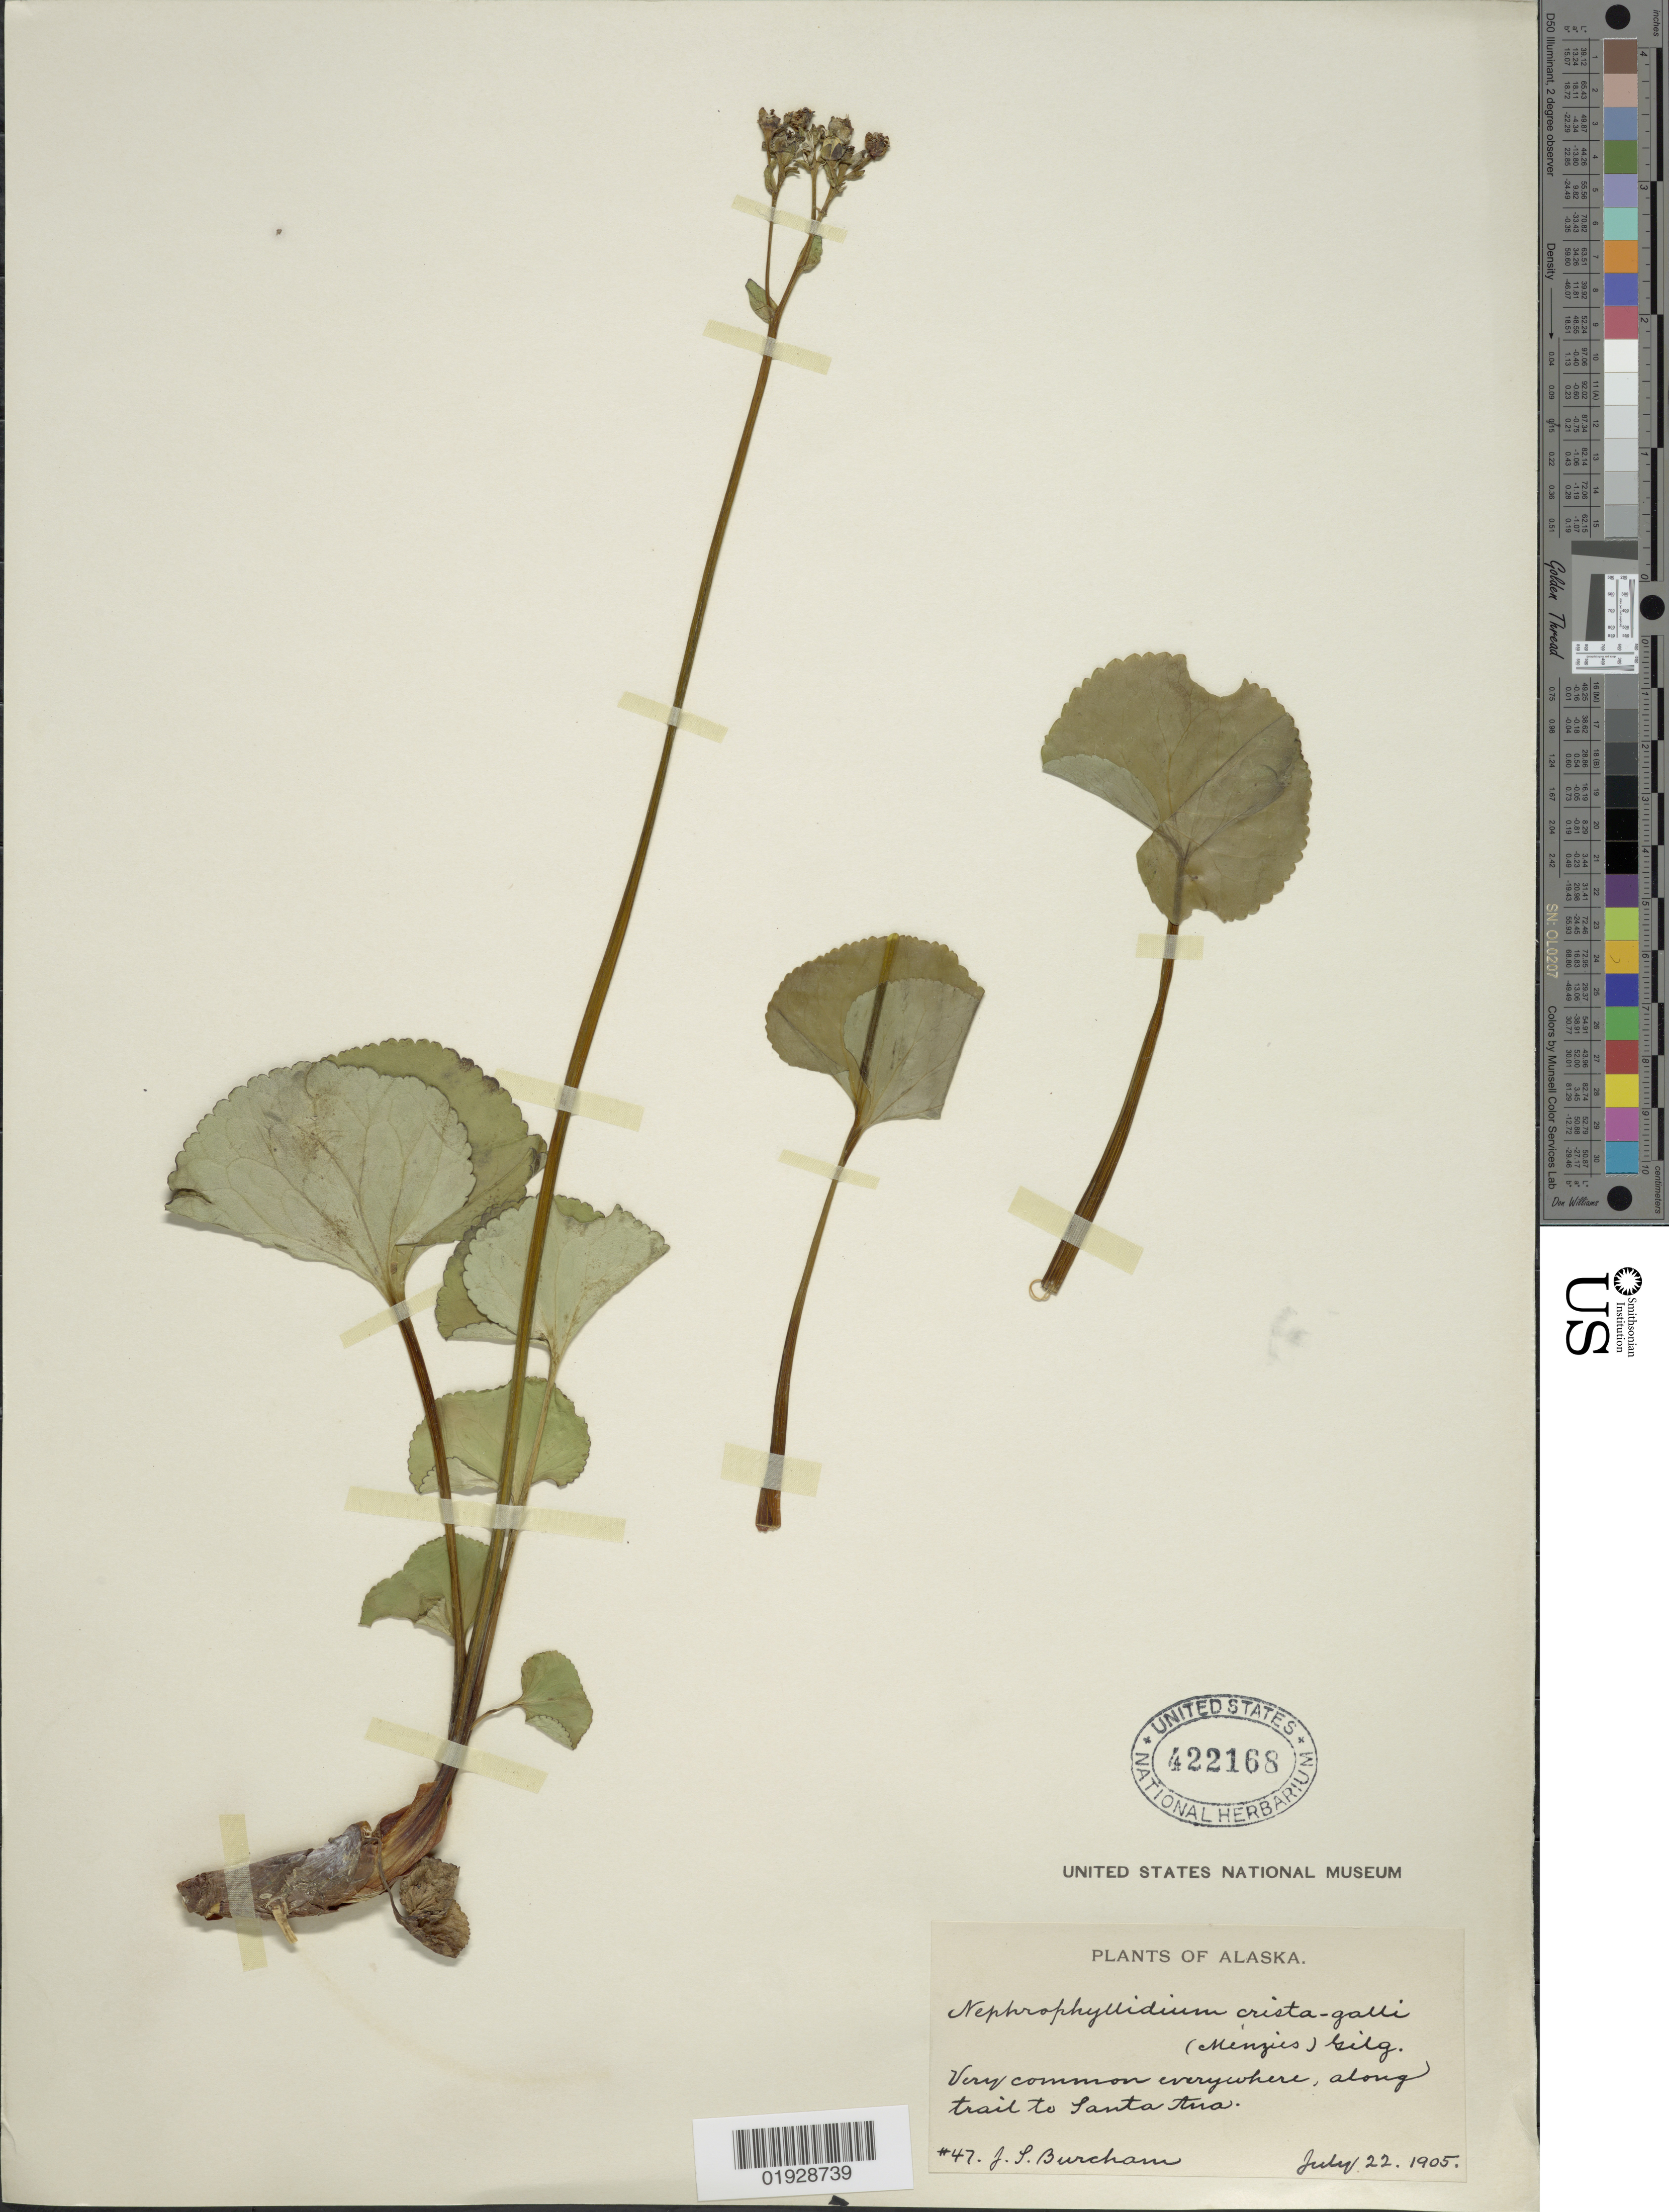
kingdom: Plantae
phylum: Tracheophyta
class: Magnoliopsida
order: Asterales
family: Menyanthaceae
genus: Nephrophyllidium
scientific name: Nephrophyllidium crista-galli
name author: (Menzies ex Hook.) Gilg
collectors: J. Burcham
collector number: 47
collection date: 1905-07-22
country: United States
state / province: Alaska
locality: Very common everywhere, along trail to Santa Ana.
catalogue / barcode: US 422168